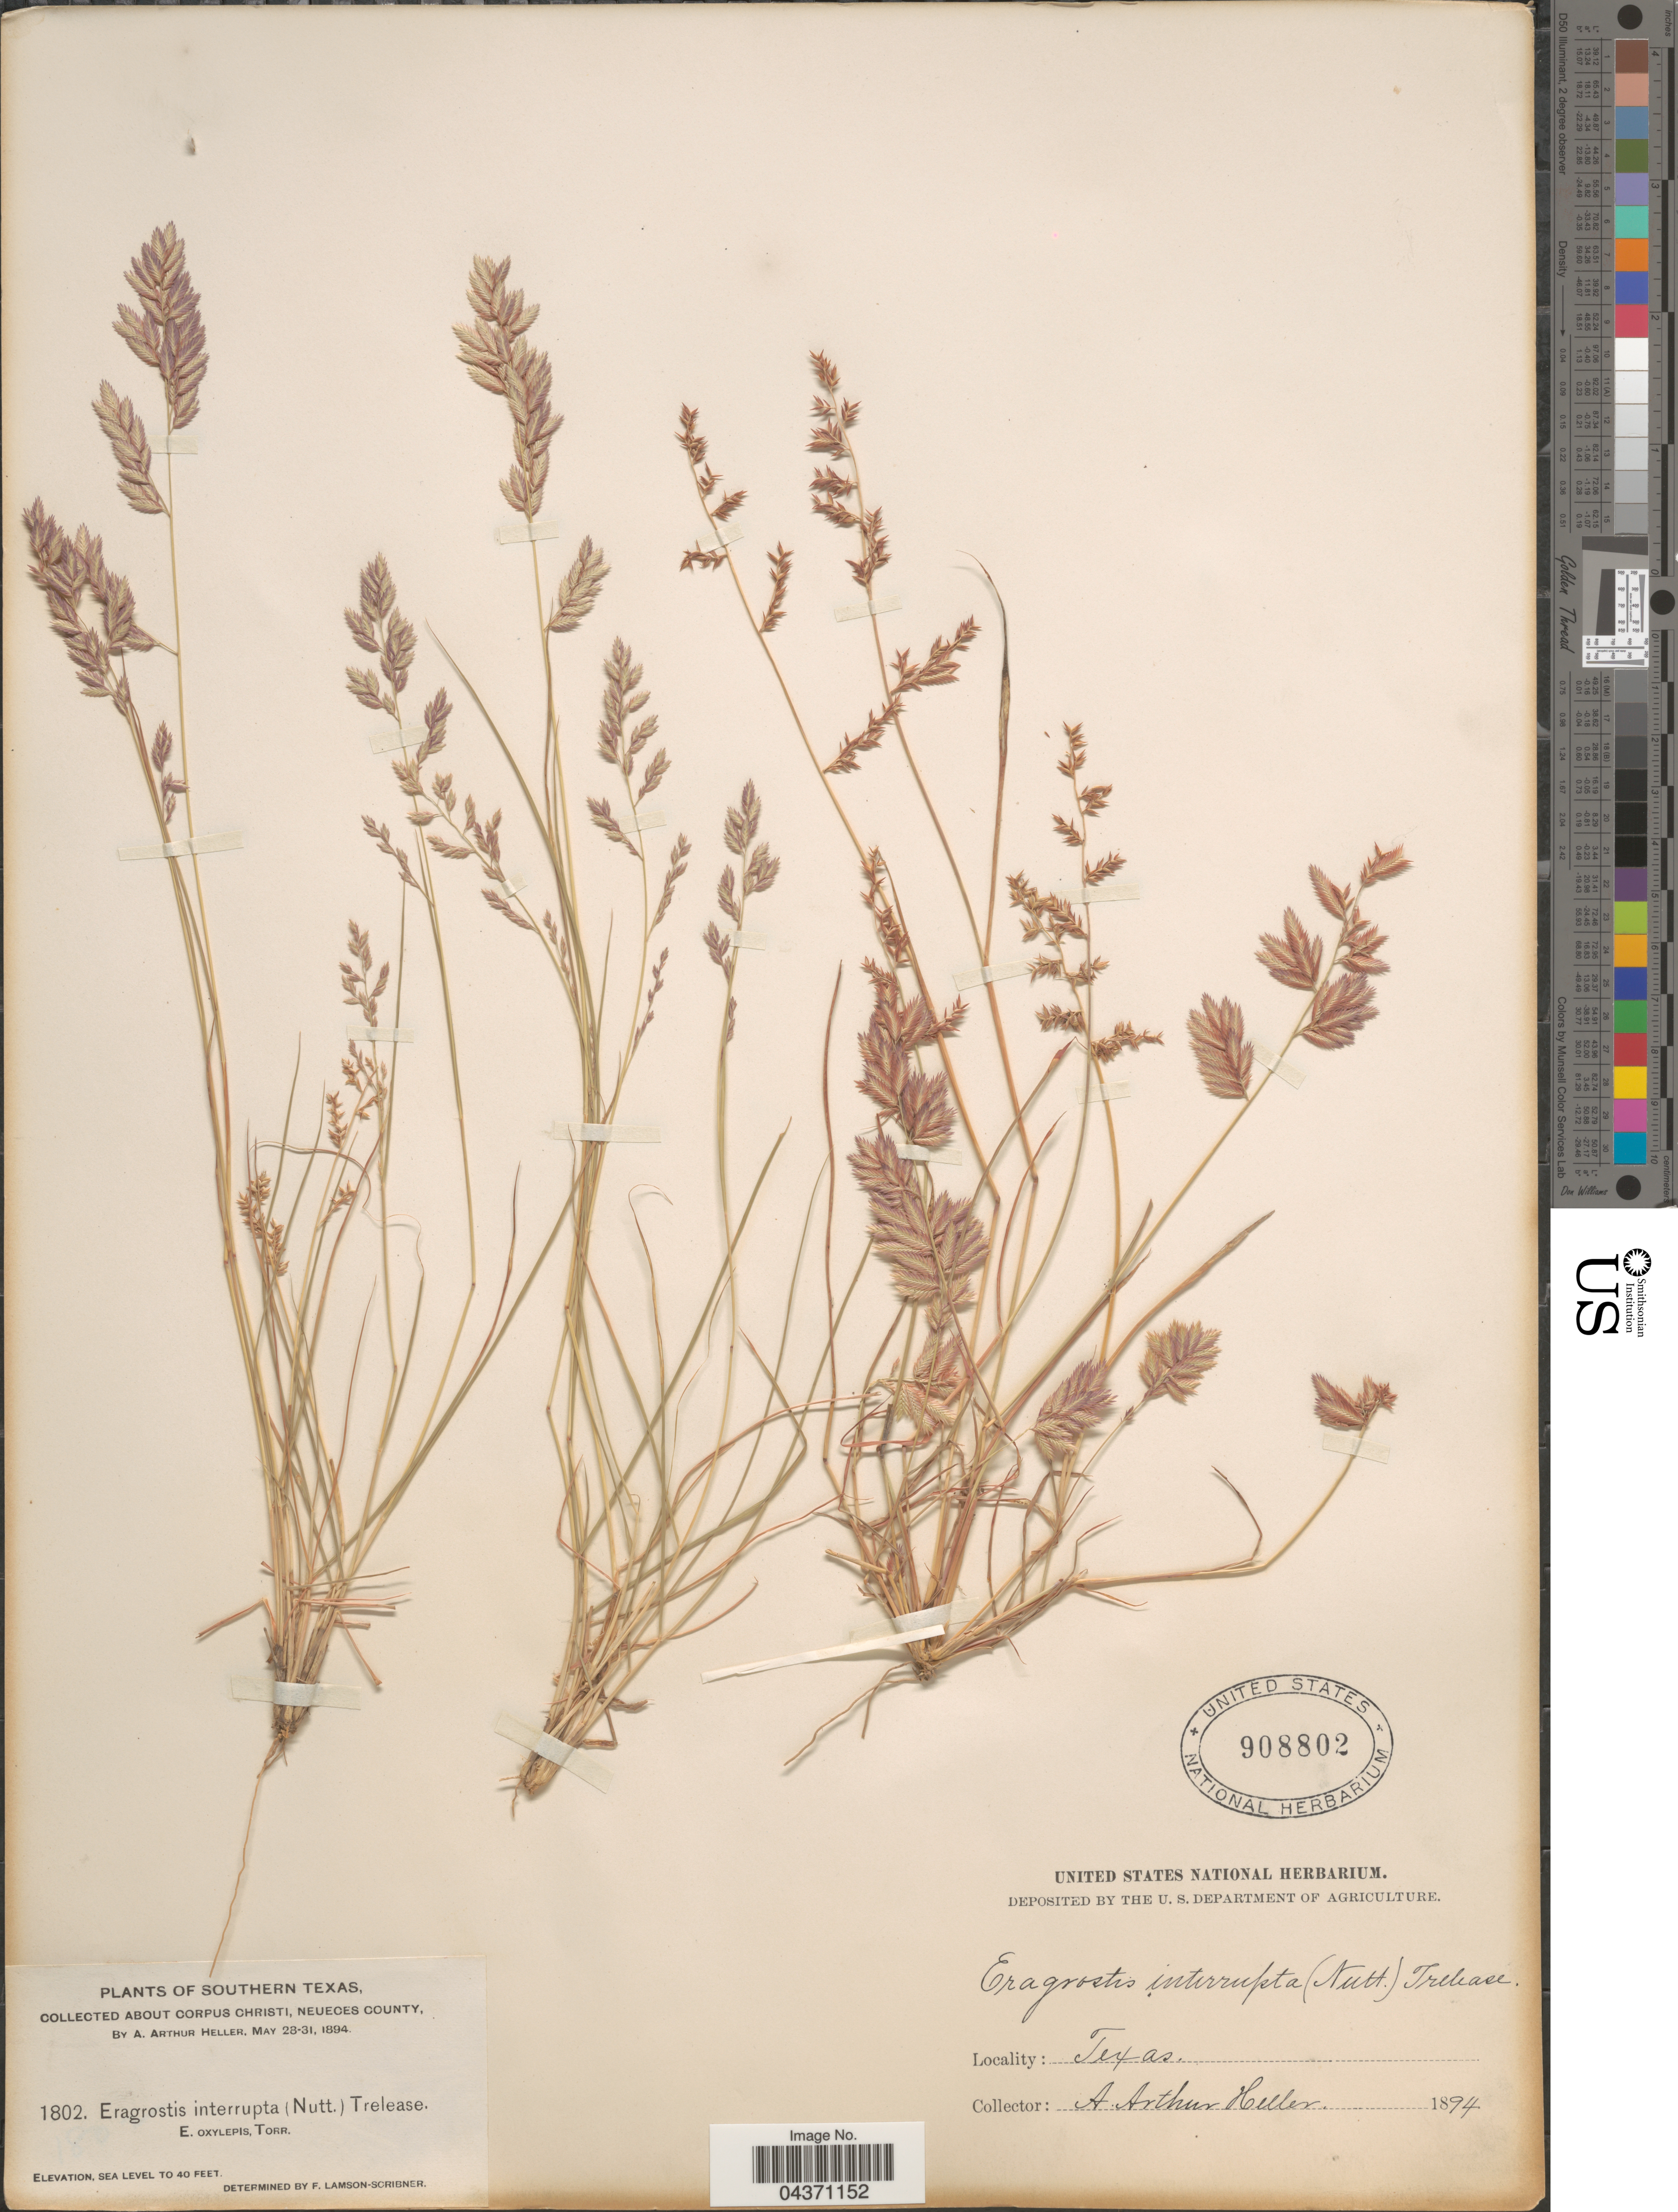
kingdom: Plantae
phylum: Tracheophyta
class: Liliopsida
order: Poales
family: Poaceae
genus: Eragrostis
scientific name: Eragrostis secundiflora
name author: J. Presl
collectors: A. A. Heller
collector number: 1802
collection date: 1894-05-28/1894-05-31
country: United States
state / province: Texas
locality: Southern Texas. About Corpus Christi, Neueces County.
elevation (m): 0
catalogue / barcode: US 908802